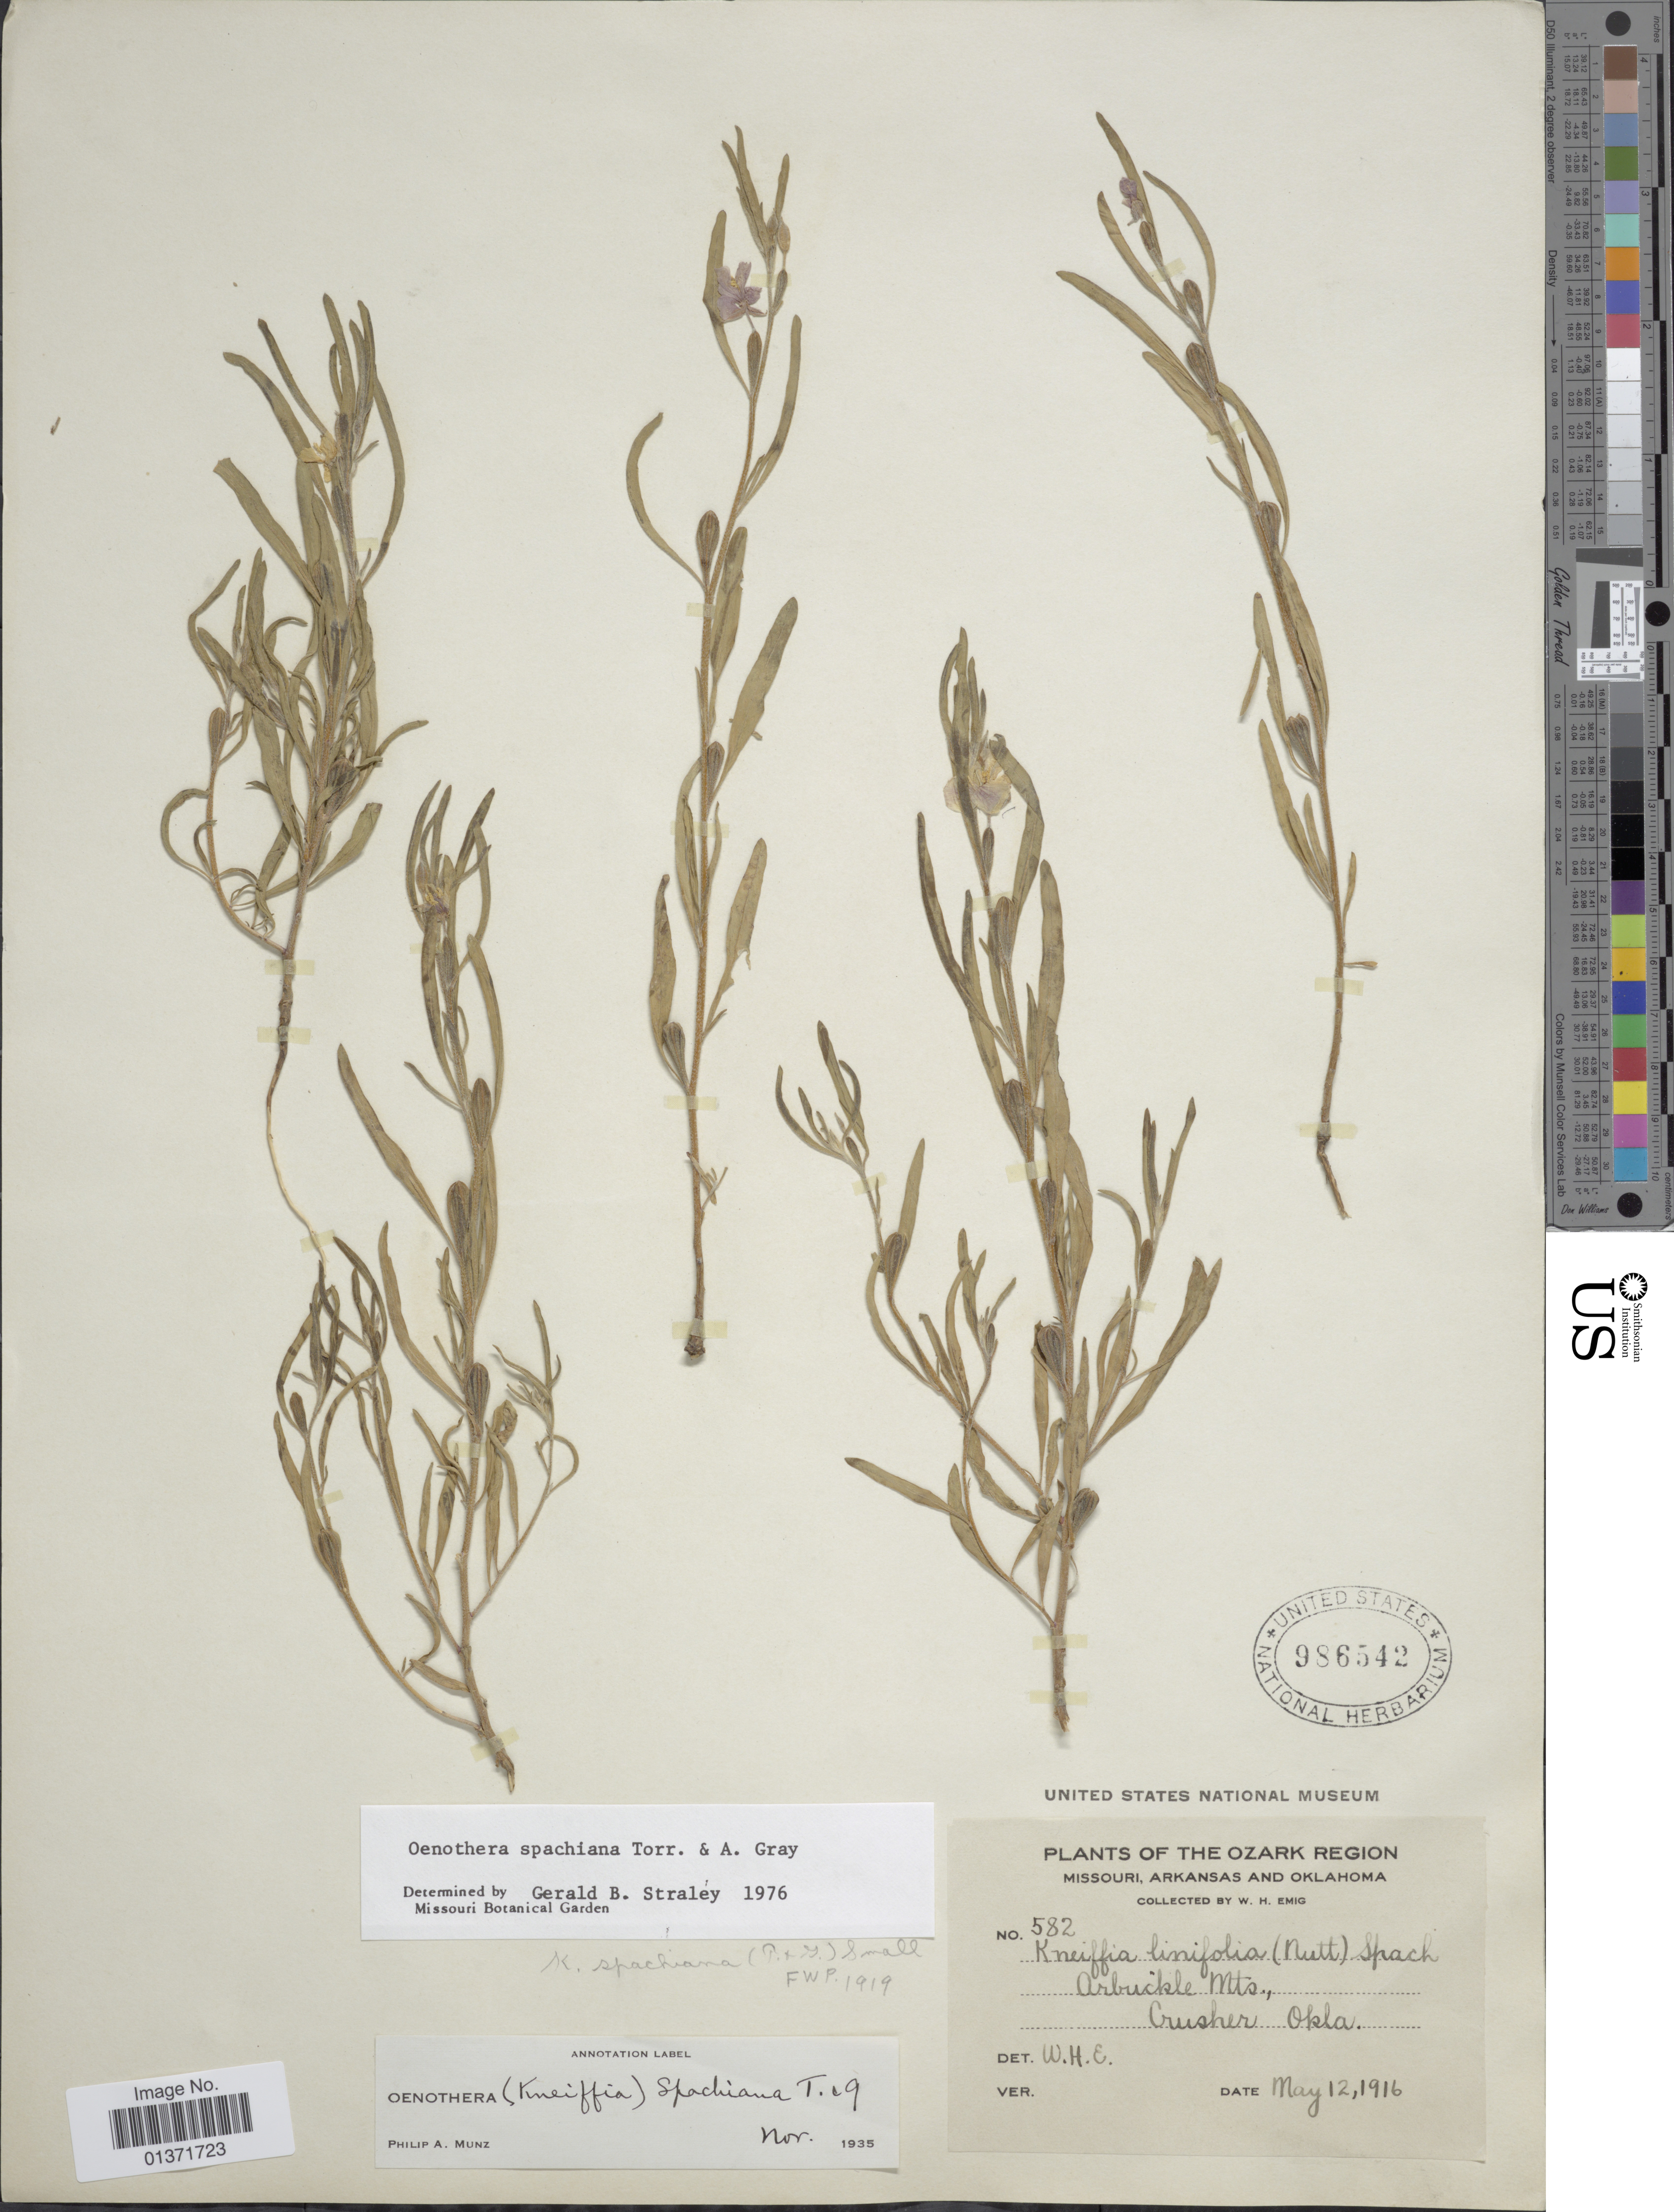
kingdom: Plantae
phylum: Tracheophyta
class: Magnoliopsida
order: Myrtales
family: Onagraceae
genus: Oenothera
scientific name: Oenothera spachiana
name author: Torr. & A. Gray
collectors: W. H. Emig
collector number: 582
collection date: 1916-05-12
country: United States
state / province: Oklahoma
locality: Ozark Region, Arbuckle Mts, Crusher Okla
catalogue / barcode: US 986542